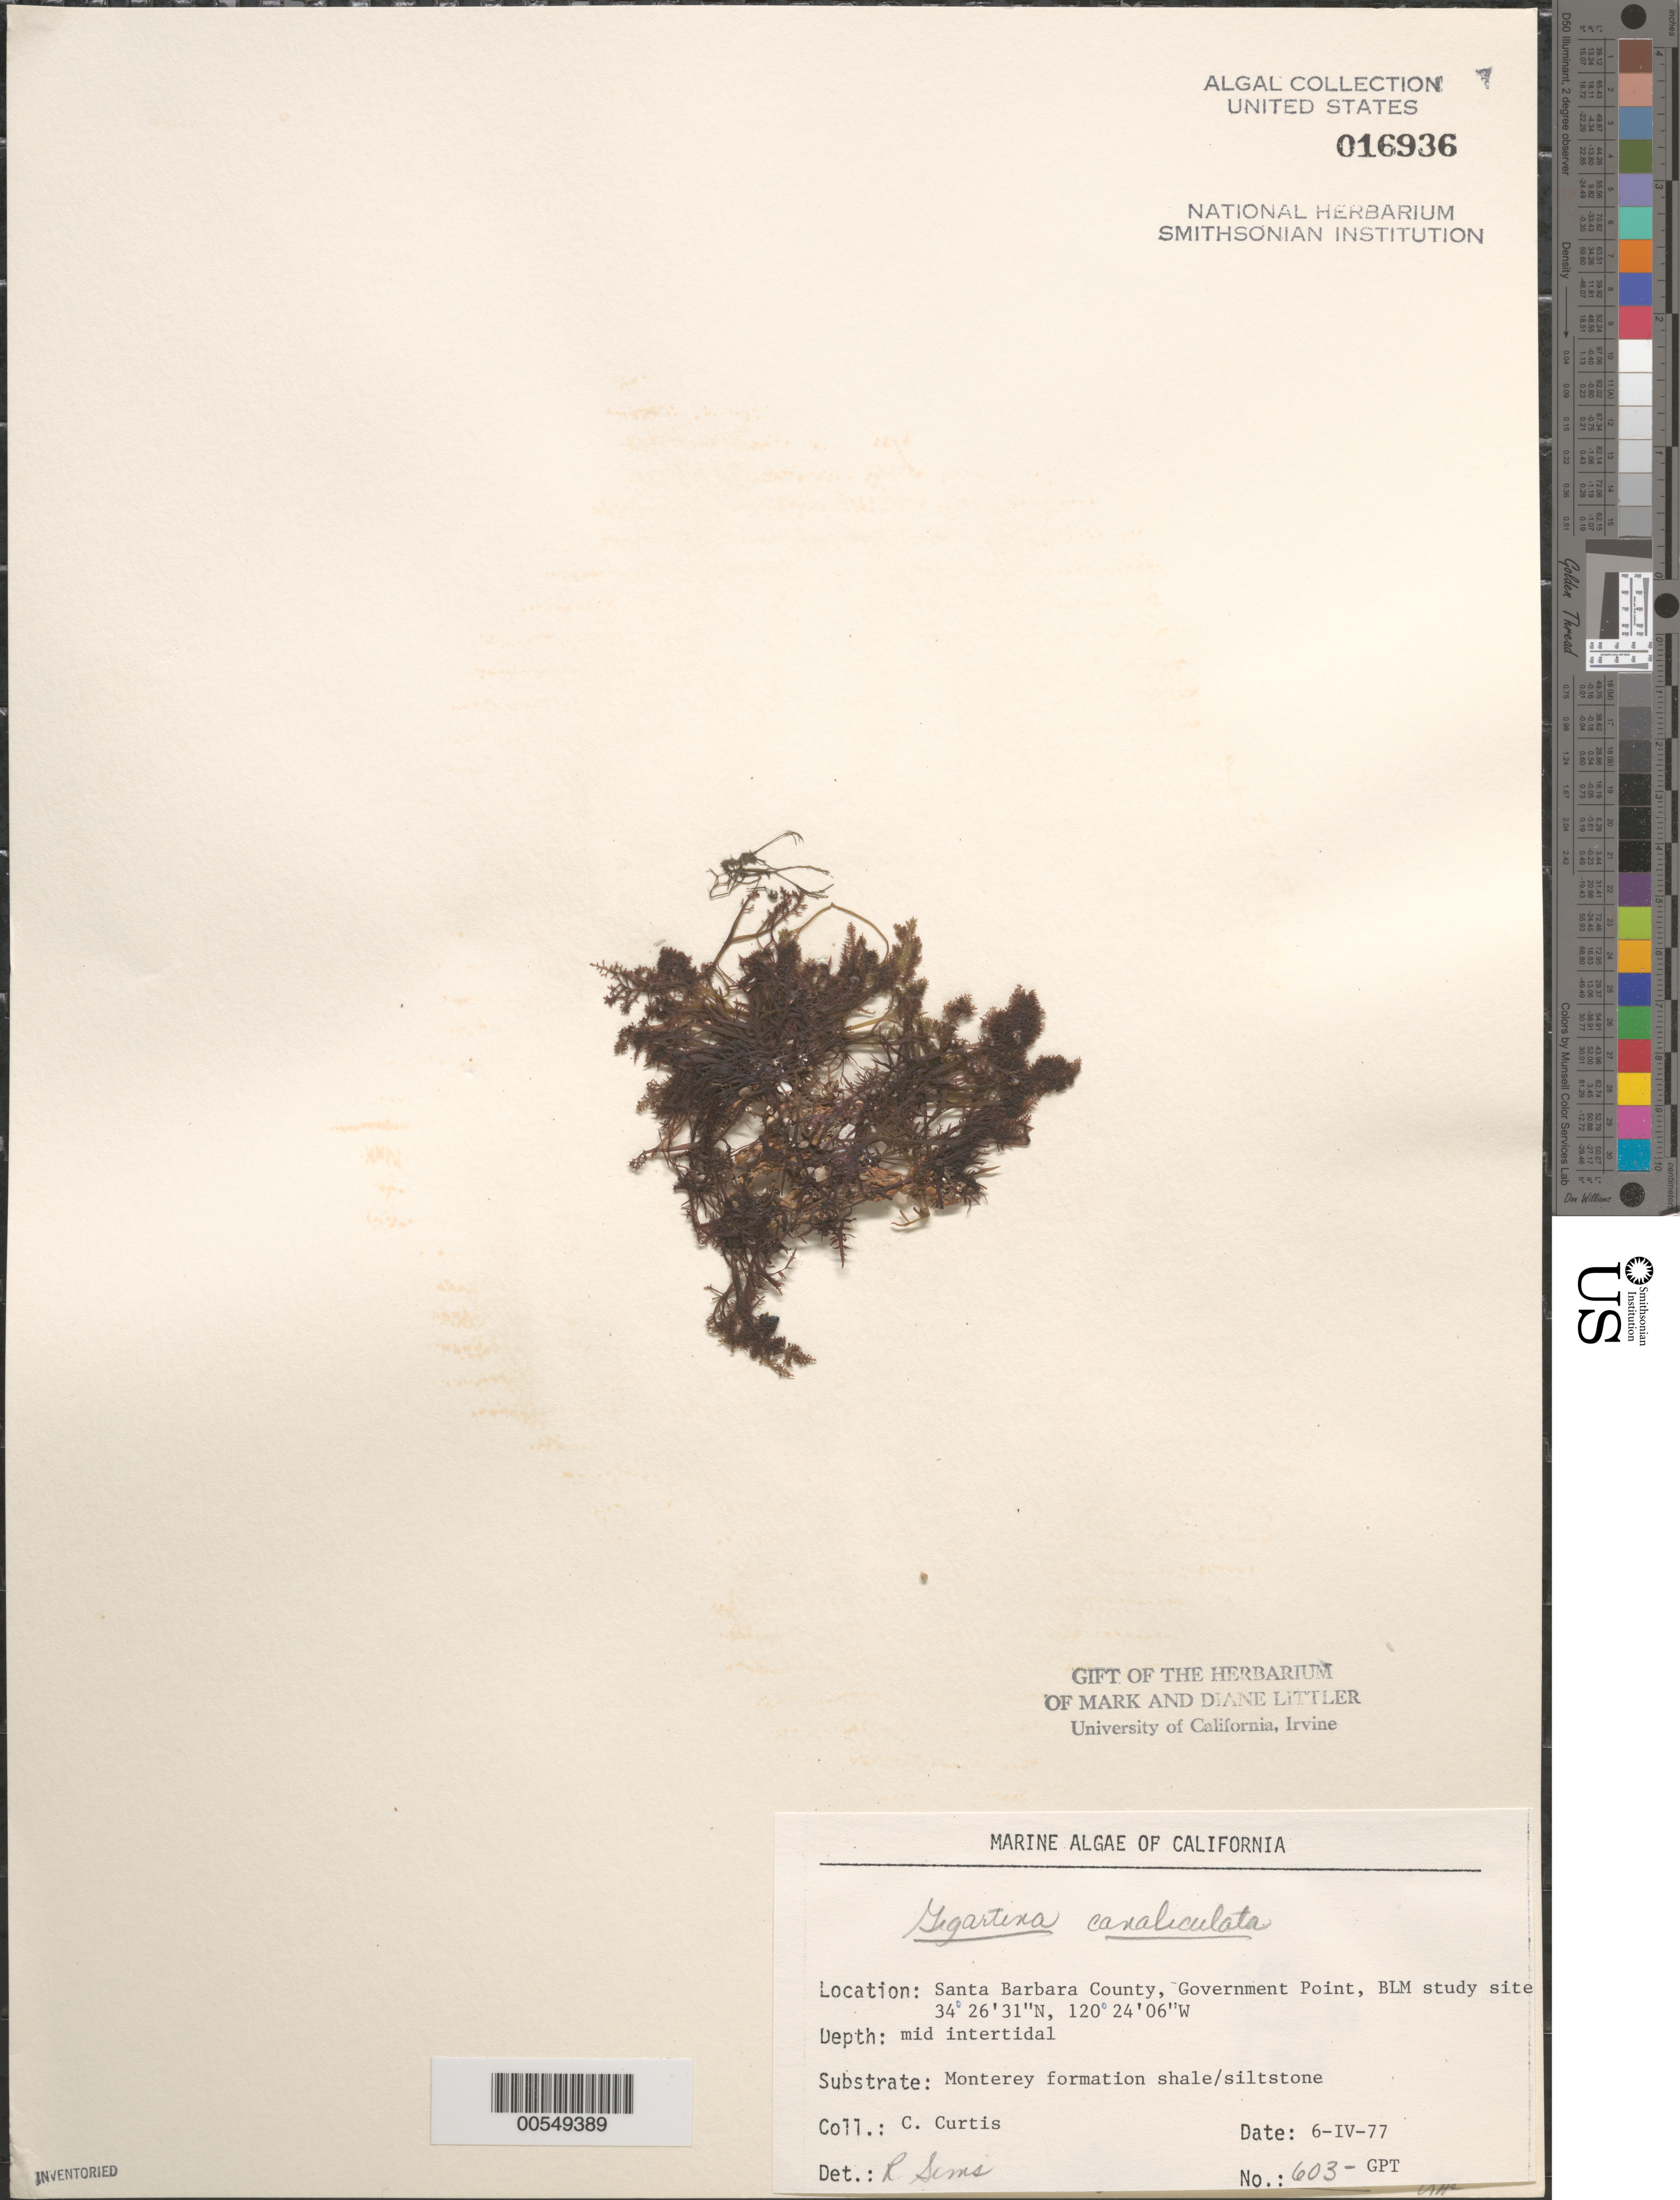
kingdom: Plantae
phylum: Rhodophyta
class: Florideophyceae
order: Gigartinales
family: Gigartinaceae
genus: Chondracanthus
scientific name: Chondracanthus canaliculatus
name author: (Harv.) Guiry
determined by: Algae name updating Project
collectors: C. Curtis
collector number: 603-gpt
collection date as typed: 06 Apr 1977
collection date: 1977-04-06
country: United States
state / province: California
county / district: Santa Barbara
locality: Government Point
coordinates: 34 26'31"N, 120 24'06"W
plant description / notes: BLM-SOCALBIGHT Rocky Intertidal Survey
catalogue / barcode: US 16936